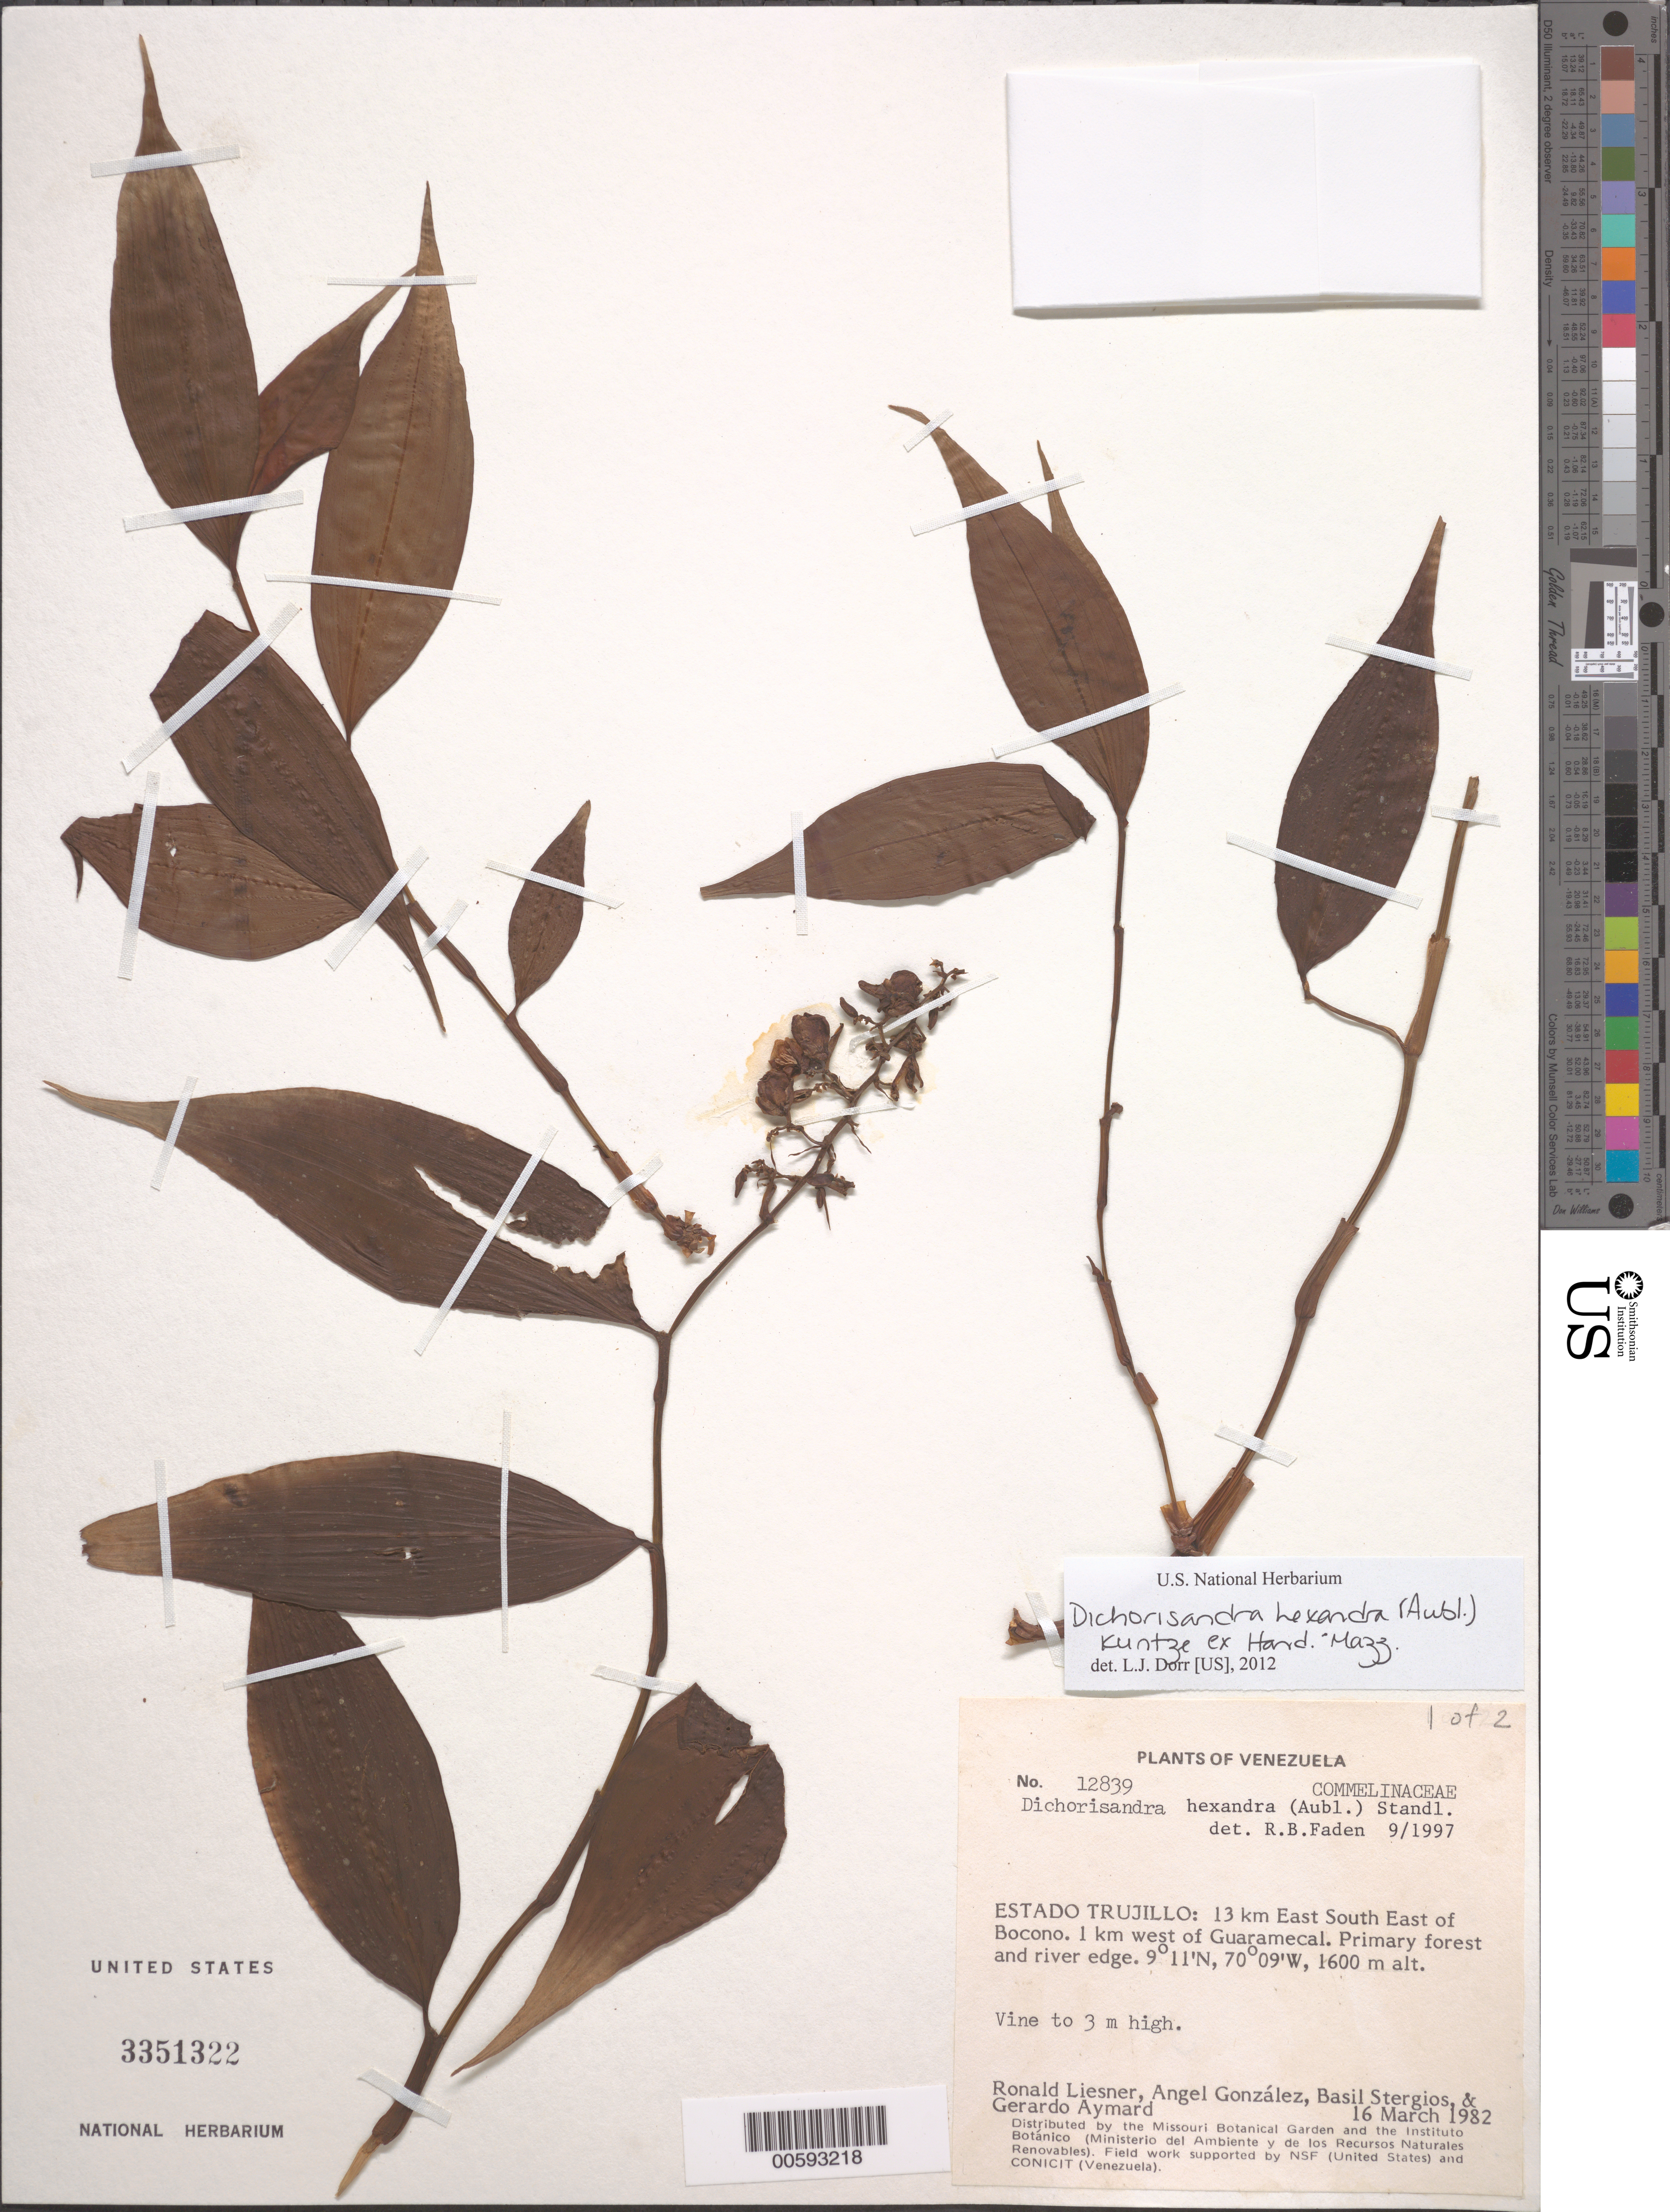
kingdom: Plantae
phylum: Tracheophyta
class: Liliopsida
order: Commelinales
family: Commelinaceae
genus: Dichorisandra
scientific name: Dichorisandra hexandra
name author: (Aubl.) Standl.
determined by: Faden, Robert B., (US), Smithsonian Institution - National Museum of Natural History (UNITED STATES)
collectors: R. L. Liesner, A. C. González, B. G. Stergios & G. A. Aymard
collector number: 12839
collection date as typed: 16 Mar 1982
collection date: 1982-03-16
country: Venezuela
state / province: Trujillo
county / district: Boconó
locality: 13 km ESE of Boconó, 1 km W of Guaramacal.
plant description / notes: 1 of 2. Sheet 2 USNM No.: 2959119; barcode: 00152572.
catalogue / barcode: US 3351322